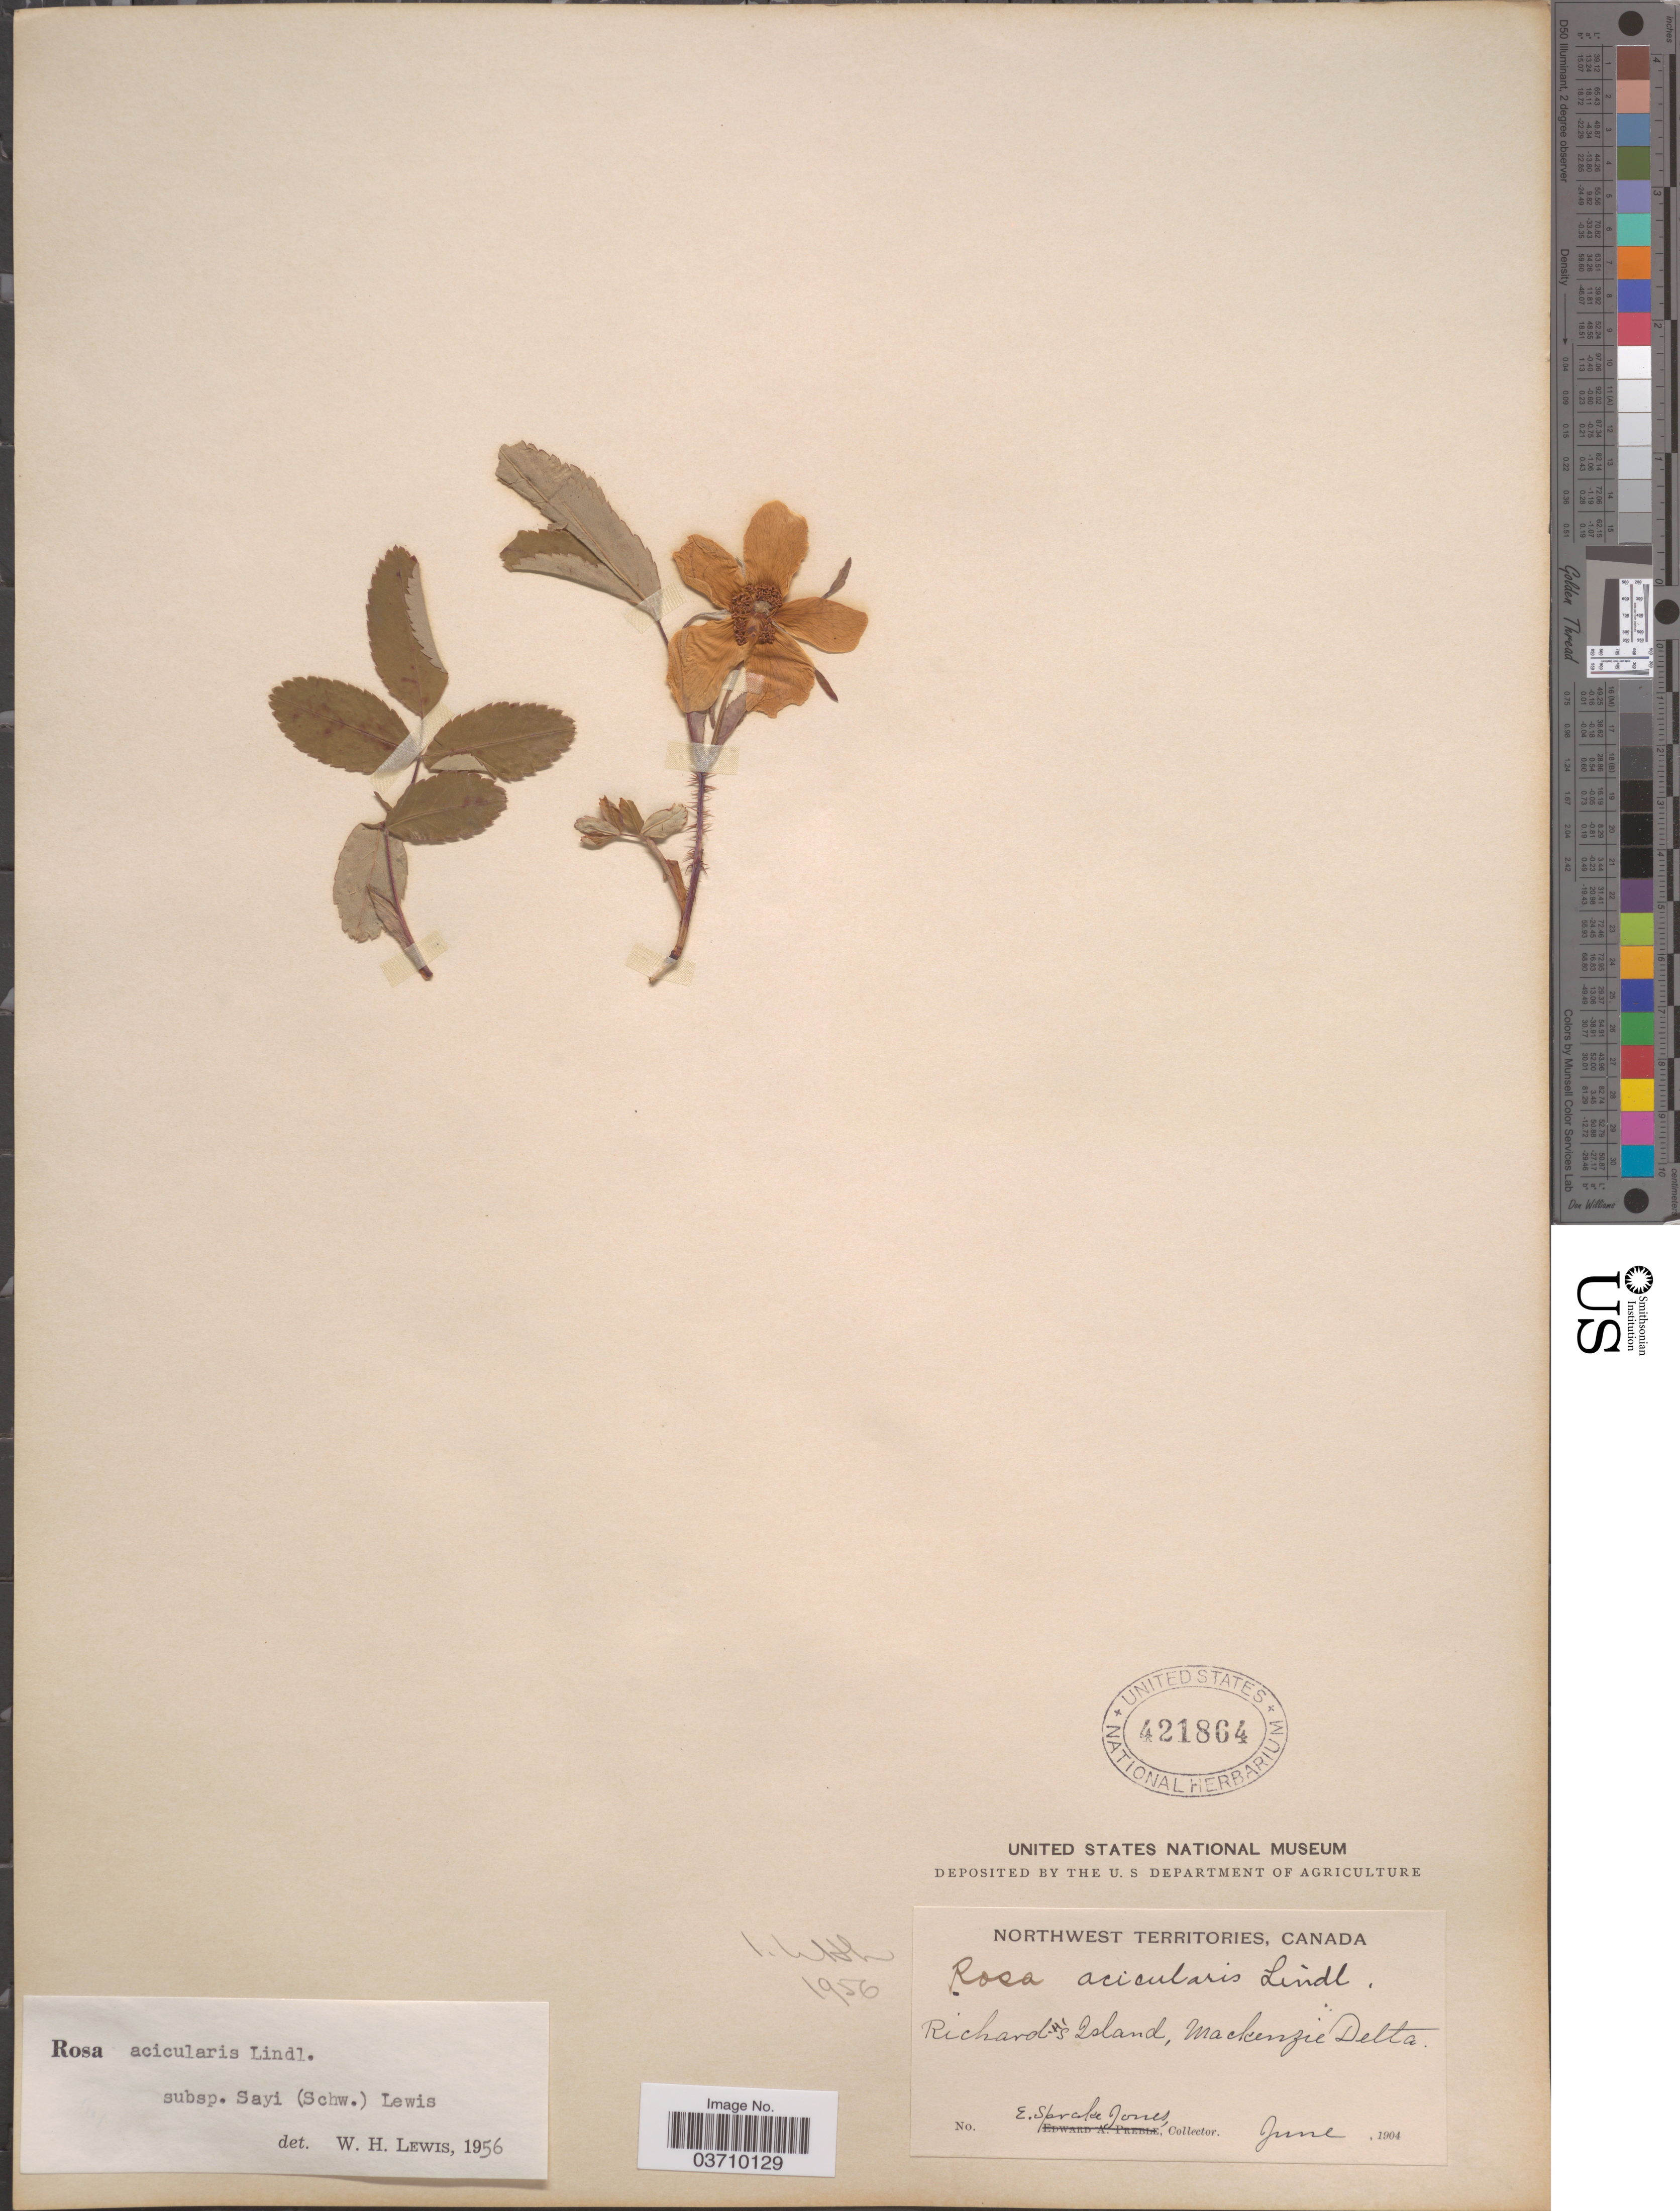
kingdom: Plantae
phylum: Tracheophyta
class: Magnoliopsida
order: Rosales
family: Rosaceae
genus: Rosa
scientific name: Rosa acicularis var. sayi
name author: (Schwein.) Rehder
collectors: E. Jones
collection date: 1904-06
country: Canada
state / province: Northwest Territories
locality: Richard's Island, Mackenzie Delta.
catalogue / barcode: US 421864